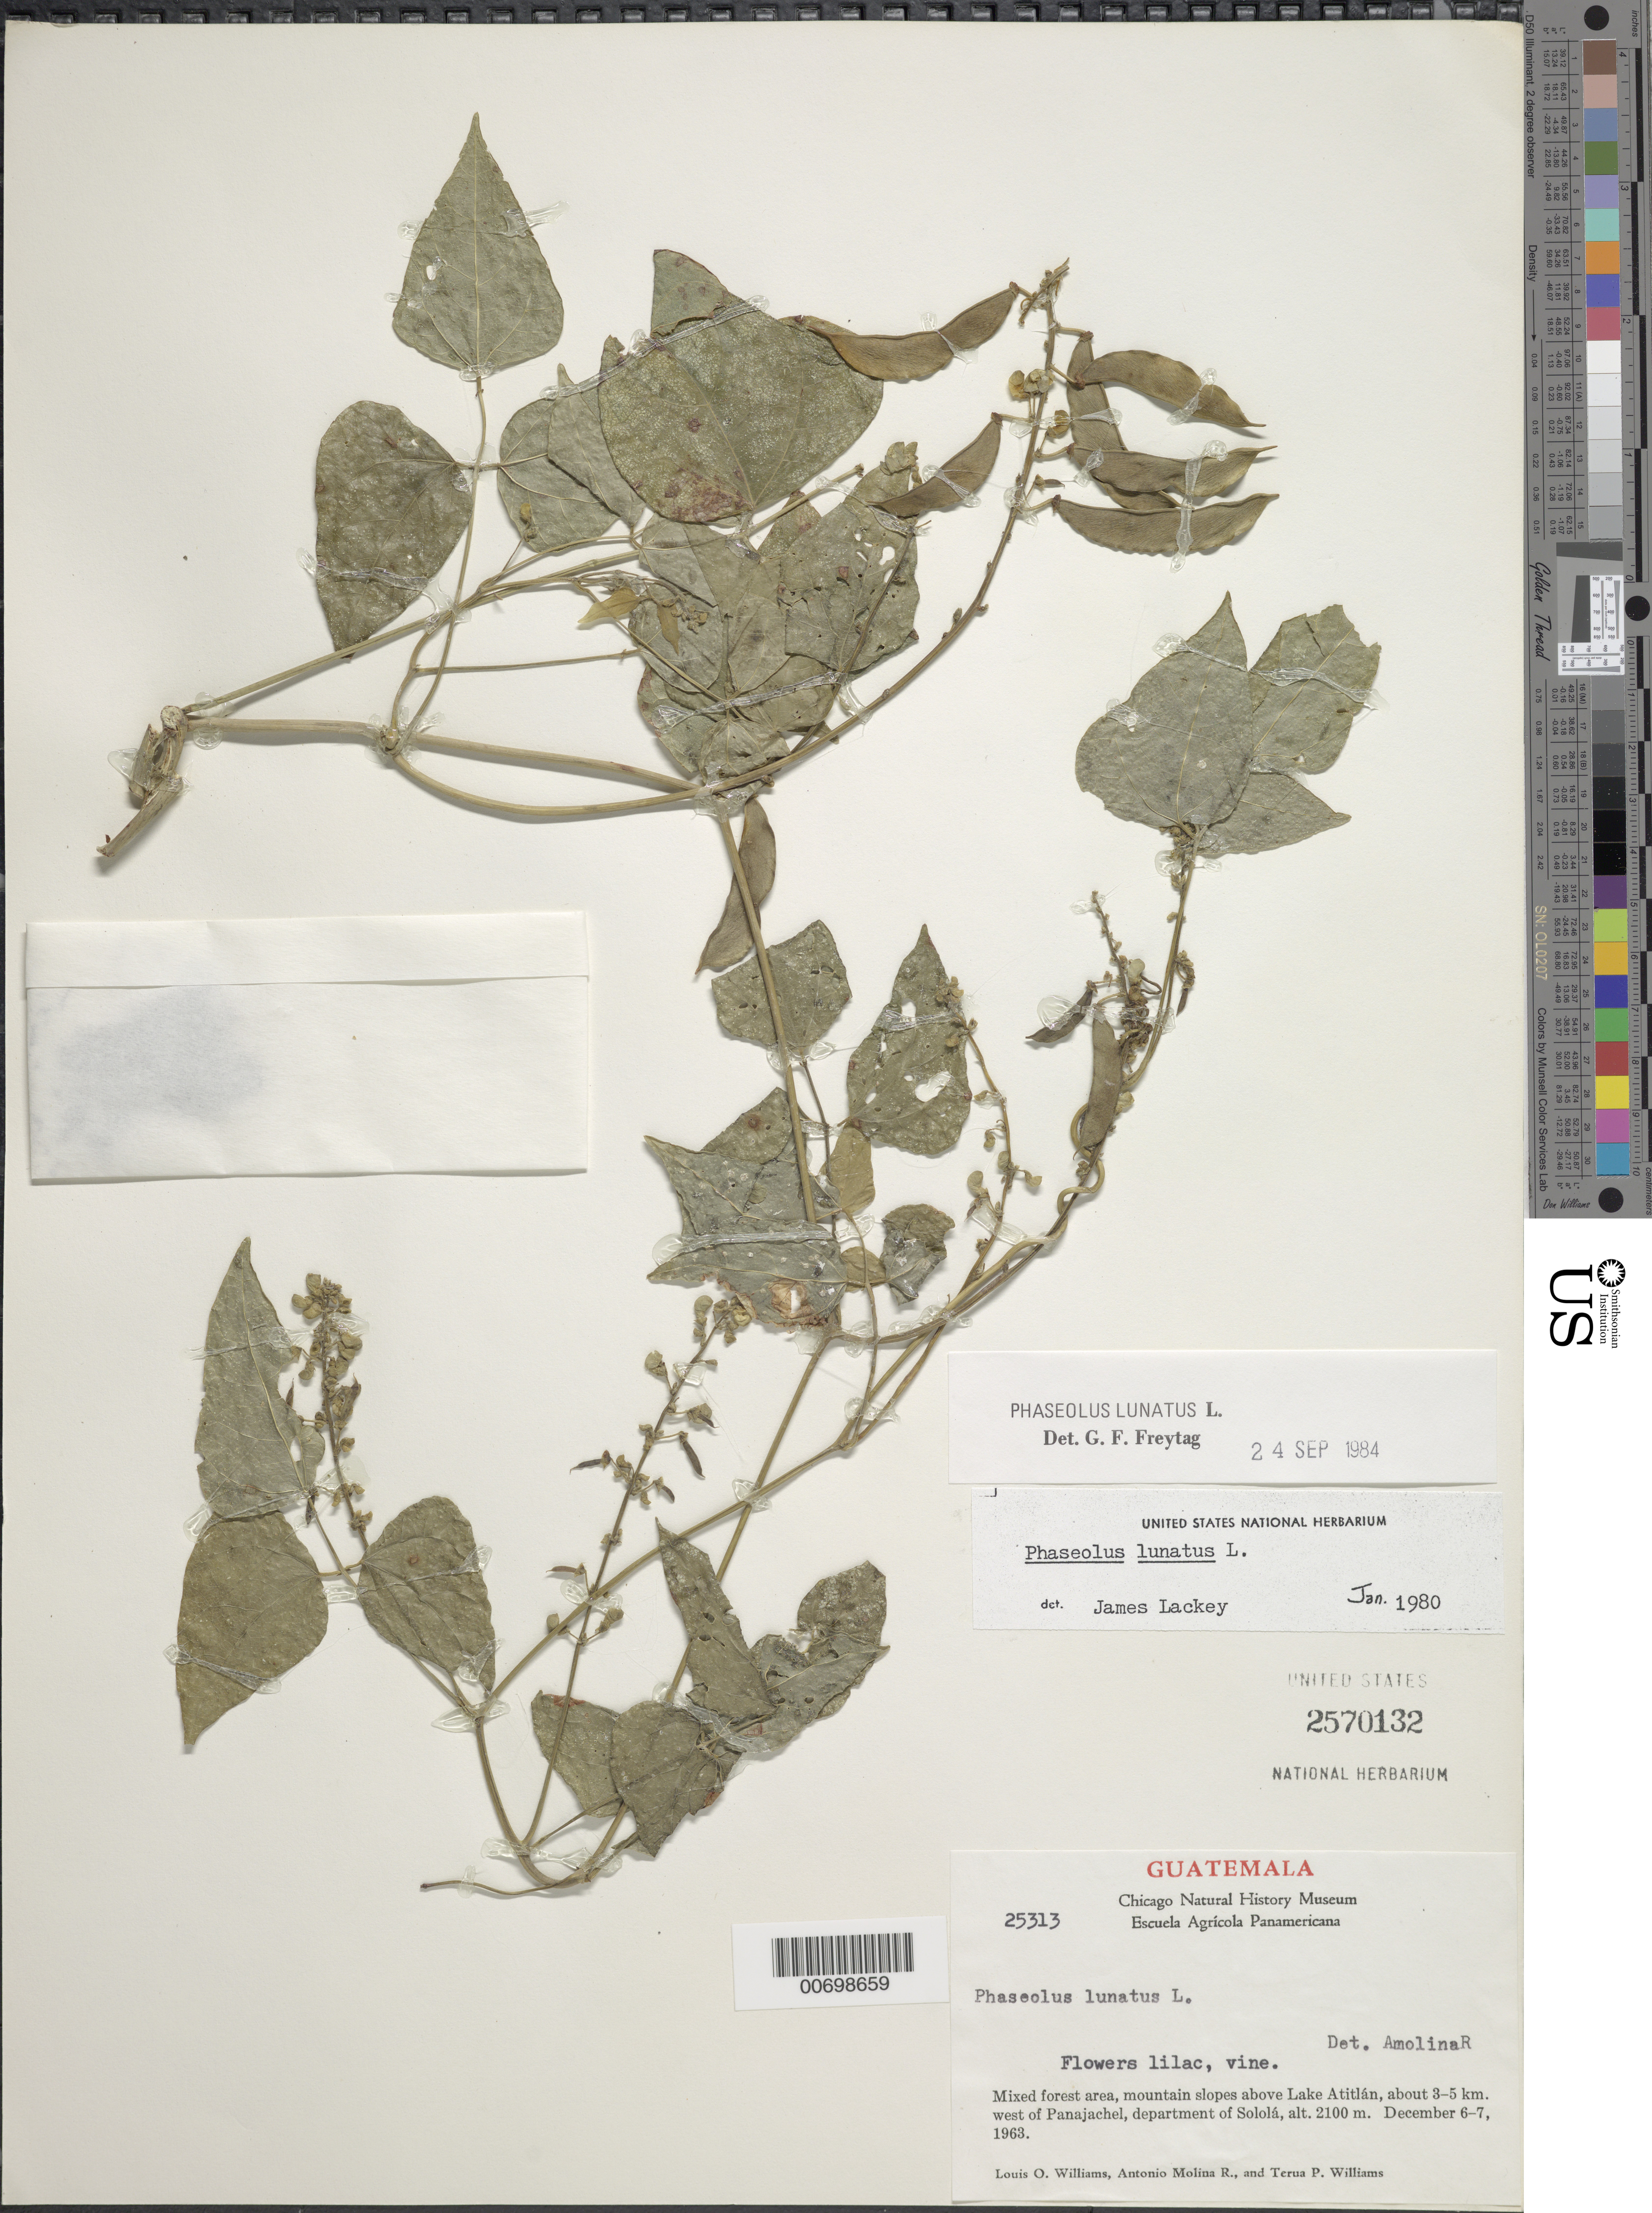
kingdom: Plantae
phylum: Tracheophyta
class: Magnoliopsida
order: Fabales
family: Fabaceae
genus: Phaseolus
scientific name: Phaseolus lunatus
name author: L.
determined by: Freytag, G. F.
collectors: L. O. Williams, A. Molina R. & T. P. Williams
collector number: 25313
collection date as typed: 12 Jun 1963 or 06 Dec 1963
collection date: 1963-06-12 or 1963-12-06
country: Guatemala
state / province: Sololá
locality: mountain slopes above Lake Atitlan, about 3-5 km W of Panajachel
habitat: Mixed forest area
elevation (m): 2100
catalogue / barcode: US 2570132